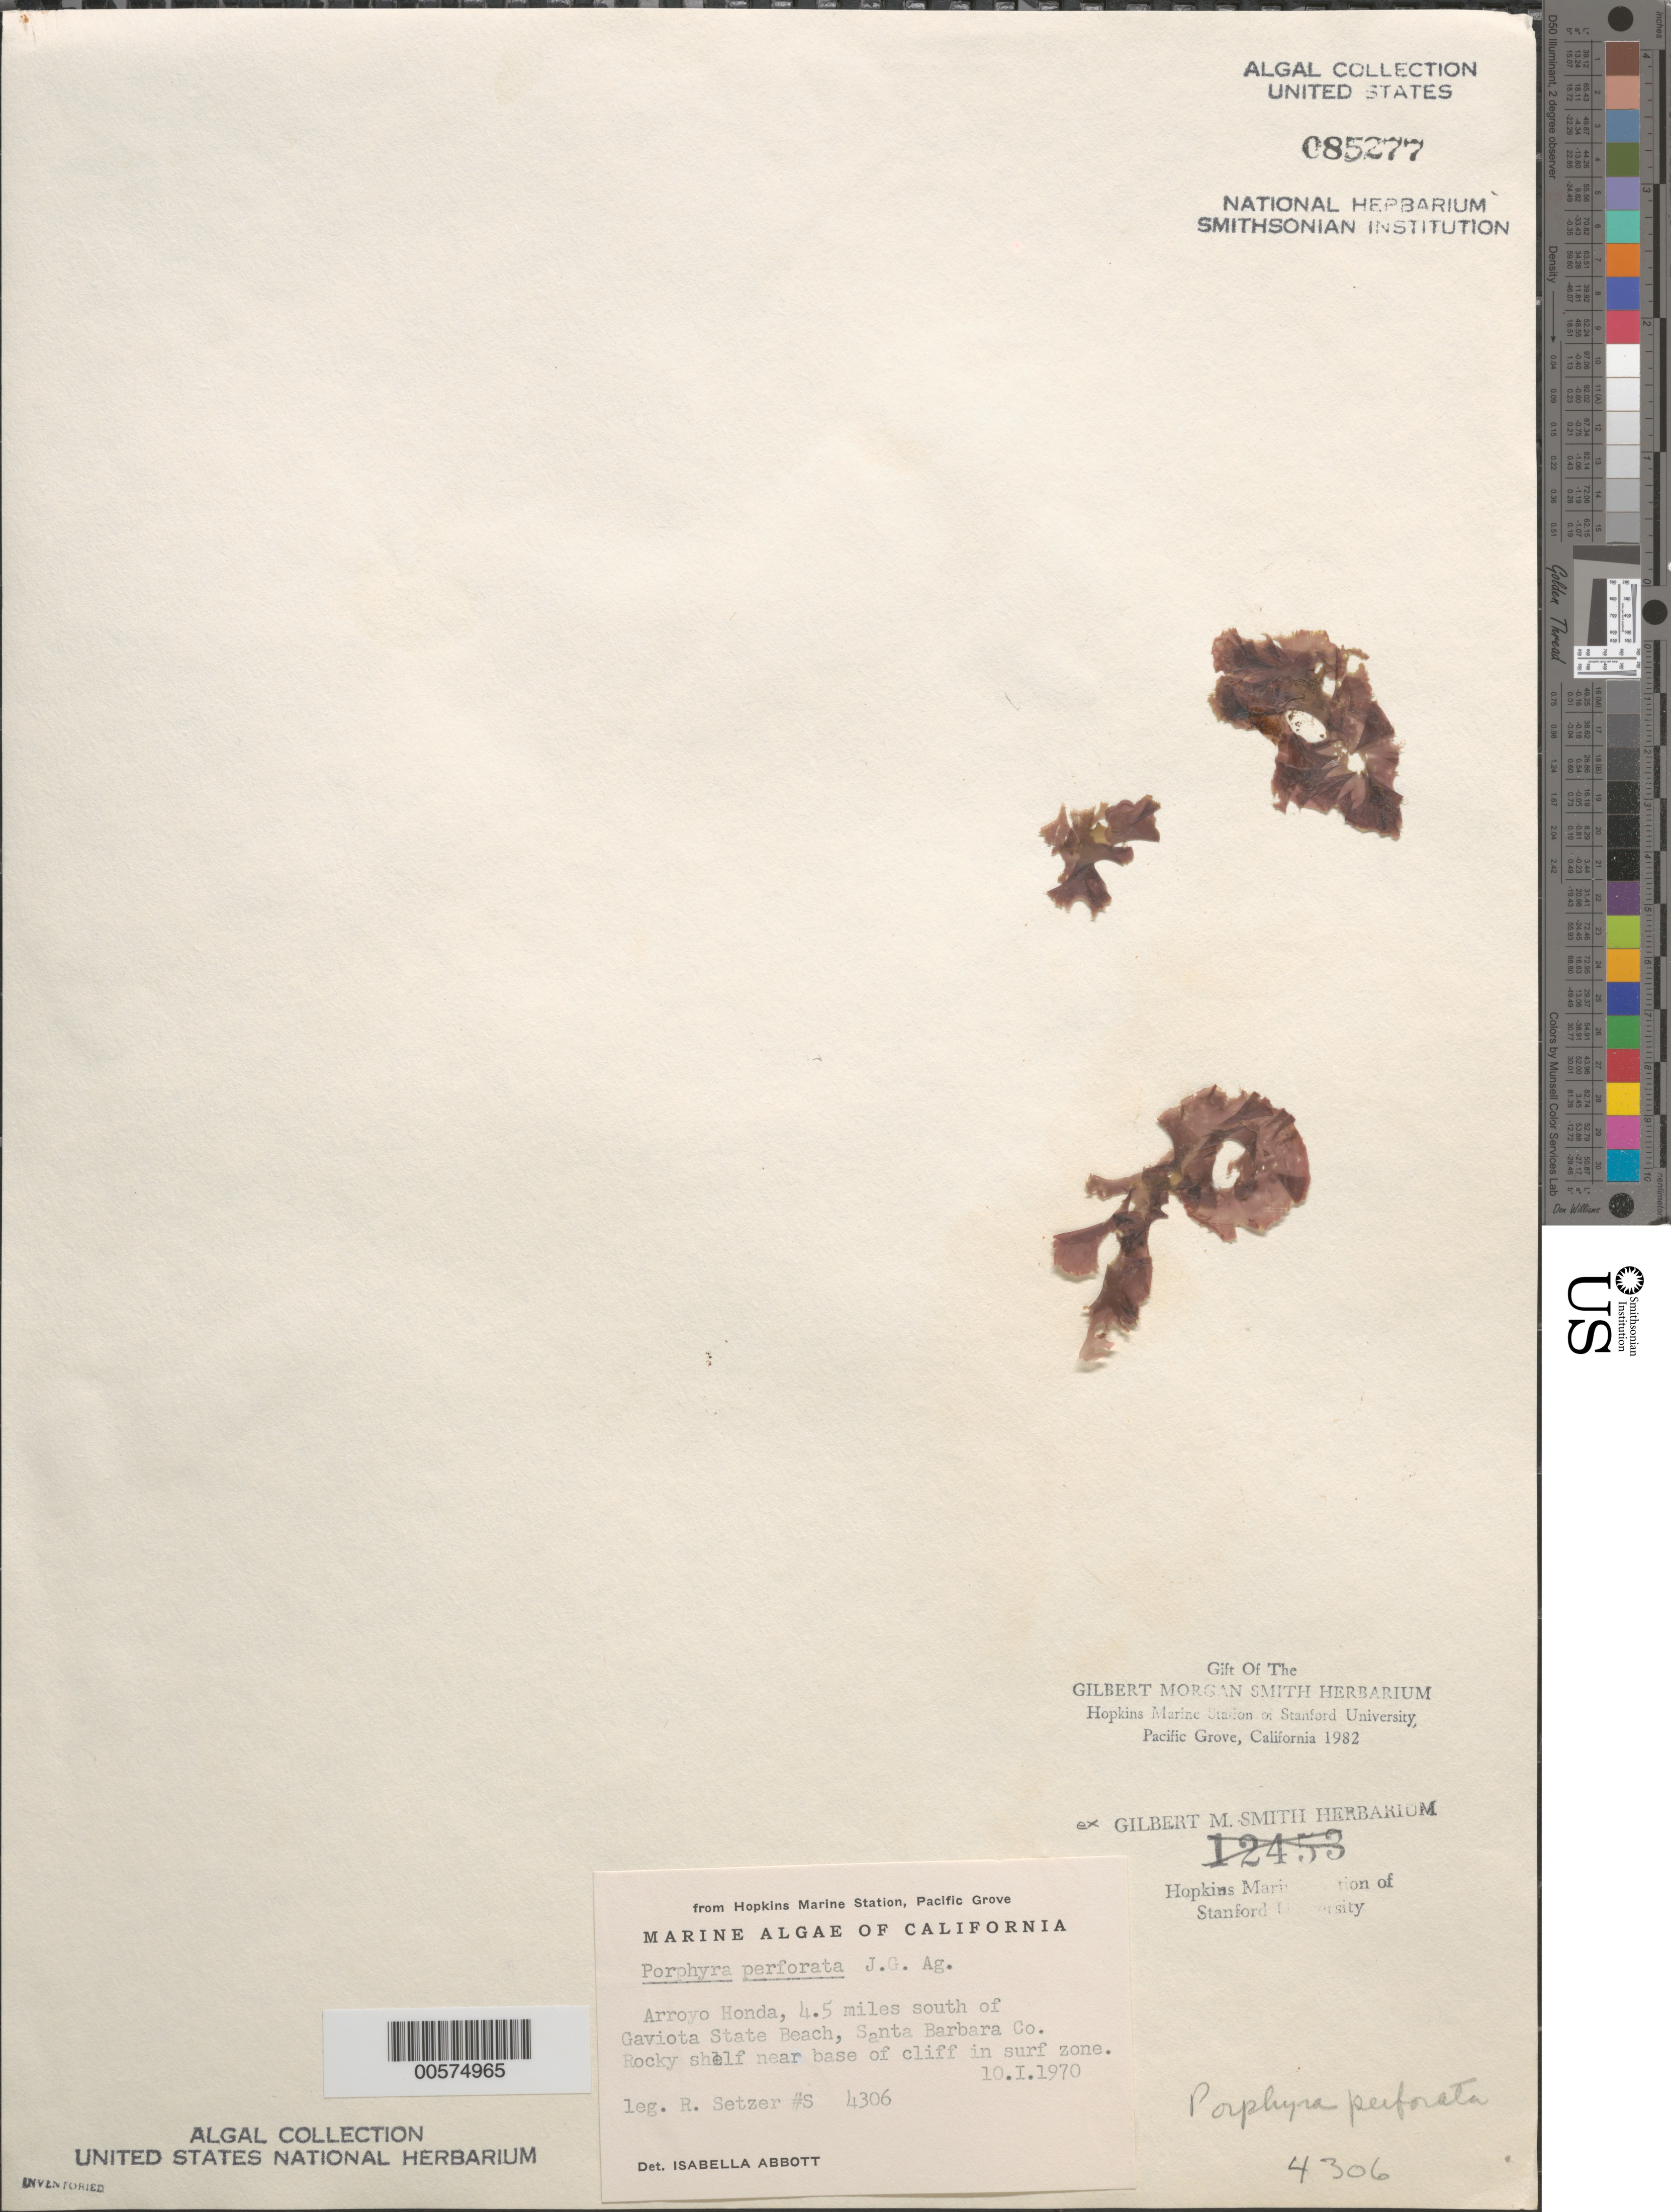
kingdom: Plantae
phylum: Rhodophyta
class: Bangiophyceae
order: Bangiales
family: Bangiaceae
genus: Pyropia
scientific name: Pyropia perforata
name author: (J. Agardh) S.C. Lindstrom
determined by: Algae name updating Project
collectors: R. Setzer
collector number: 4306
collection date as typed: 10 Jan 1970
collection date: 1970-01-10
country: United States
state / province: California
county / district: Santa Barbara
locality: Arroyo Honda, 4.5 miles south of Gaviota State Park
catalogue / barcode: US 85277